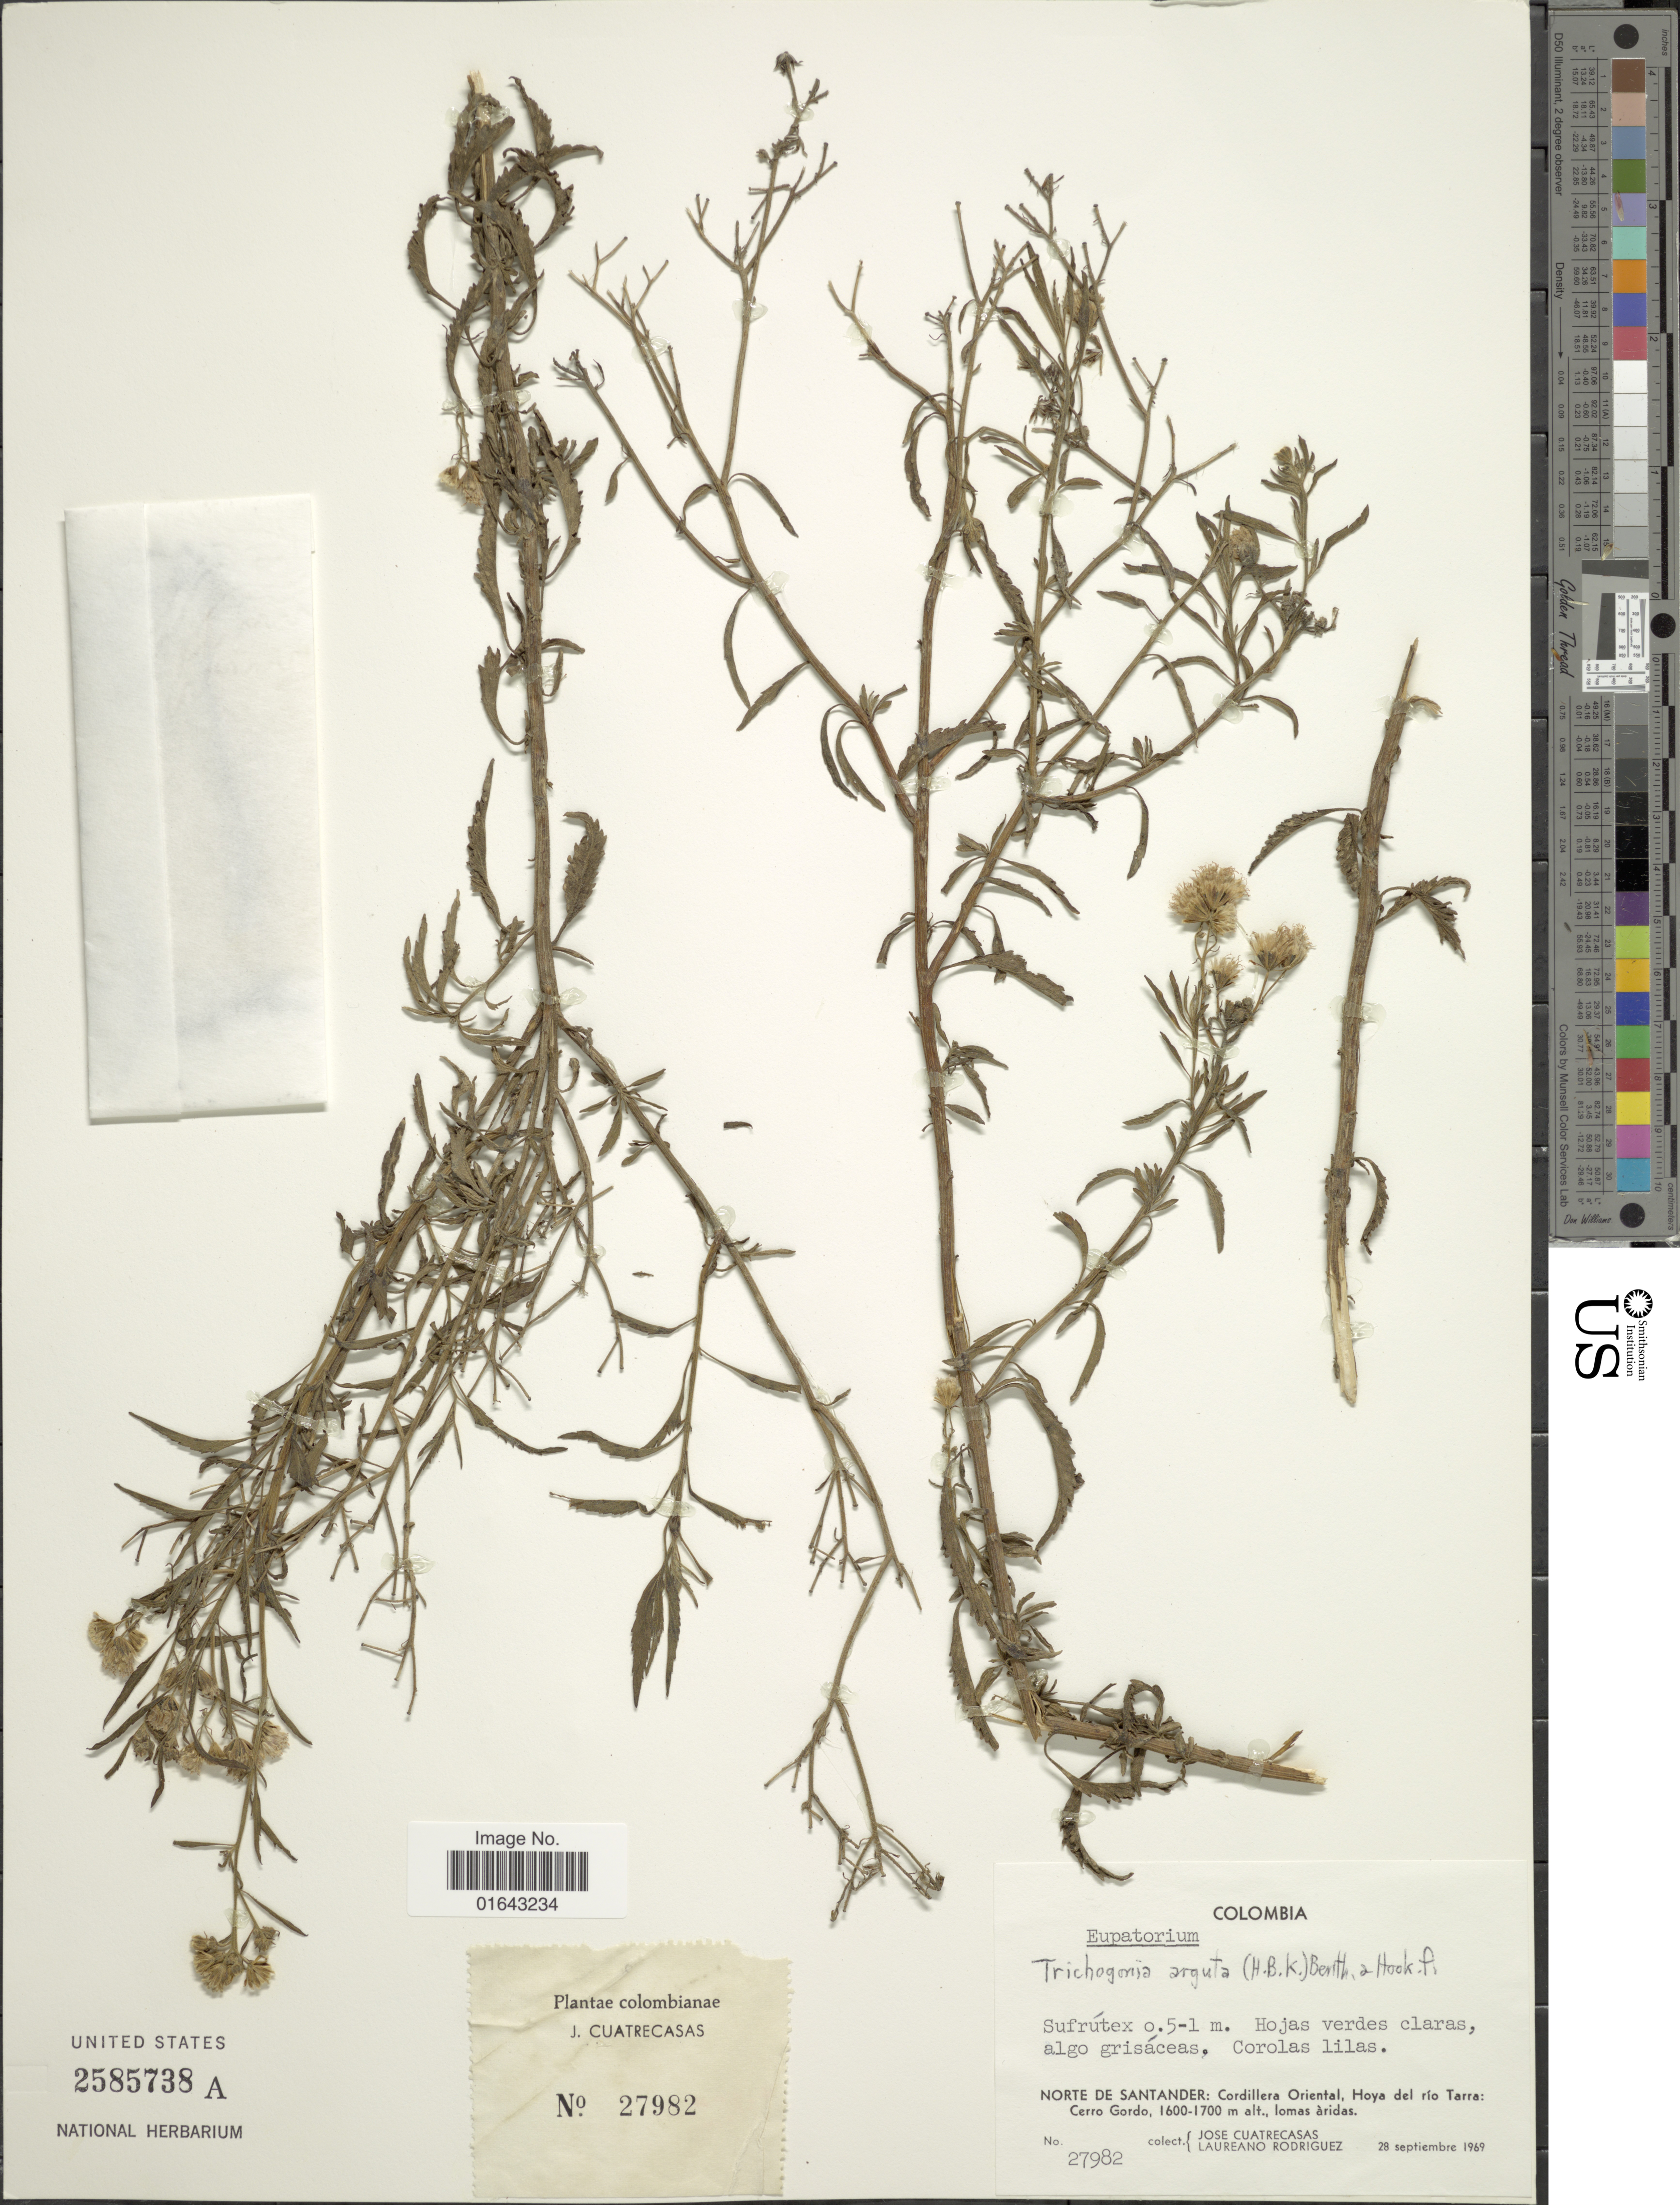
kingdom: Plantae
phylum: Tracheophyta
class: Magnoliopsida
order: Asterales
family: Asteraceae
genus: Trichogonia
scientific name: Trichogonia arguta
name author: (Kunth) Benth. & Hook. f. ex Klatt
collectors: J. Cuatrecasas & L. Rodriguez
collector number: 27982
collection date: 1969-09-28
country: Colombia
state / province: Norte de Santander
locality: Norte de Santander: Cordillera Oriental, Hoya del rio Tarra: Cerro Gordo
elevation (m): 1600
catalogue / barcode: US 2585738A